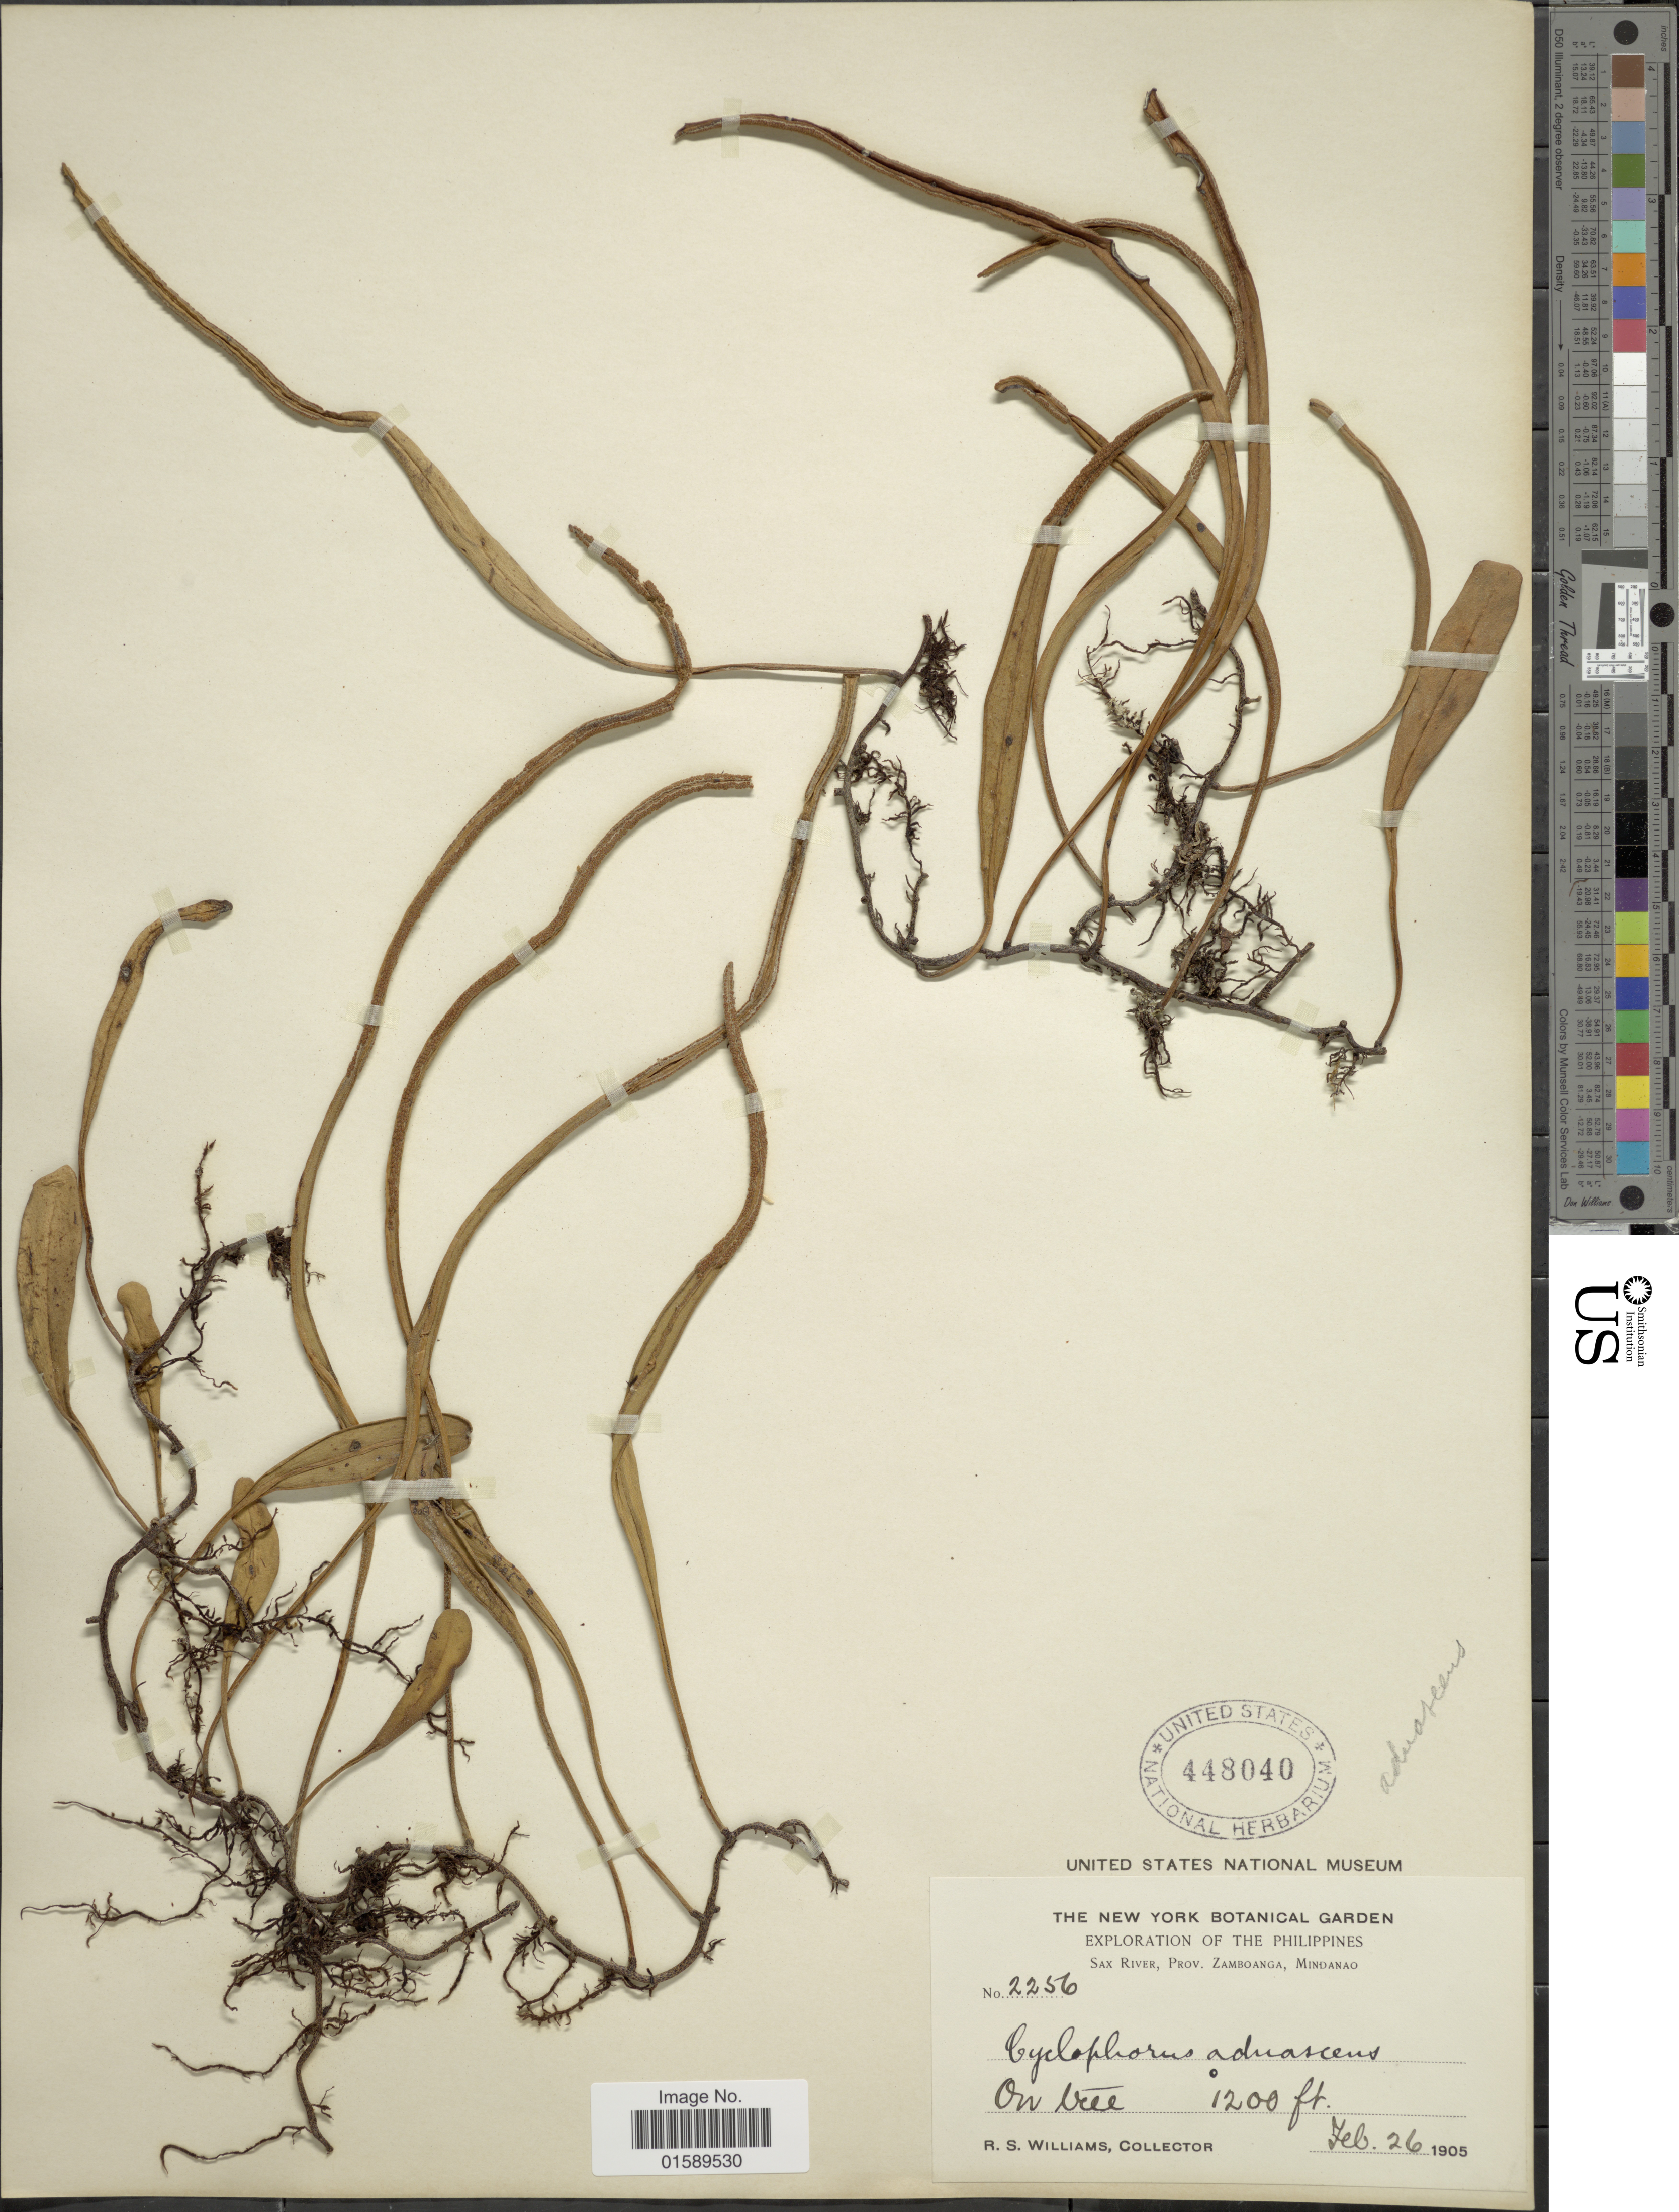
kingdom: Plantae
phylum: Tracheophyta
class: Polypodiopsida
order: Polypodiales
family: Polypodiaceae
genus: Pyrrosia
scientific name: Pyrrosia lanceolata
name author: (L.) Farw.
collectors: R. S. Williams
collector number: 2256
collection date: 1905-02-26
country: Philippines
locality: Sax River, Prov. Zamboanga, Mindanao.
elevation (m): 366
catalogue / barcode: US 448040